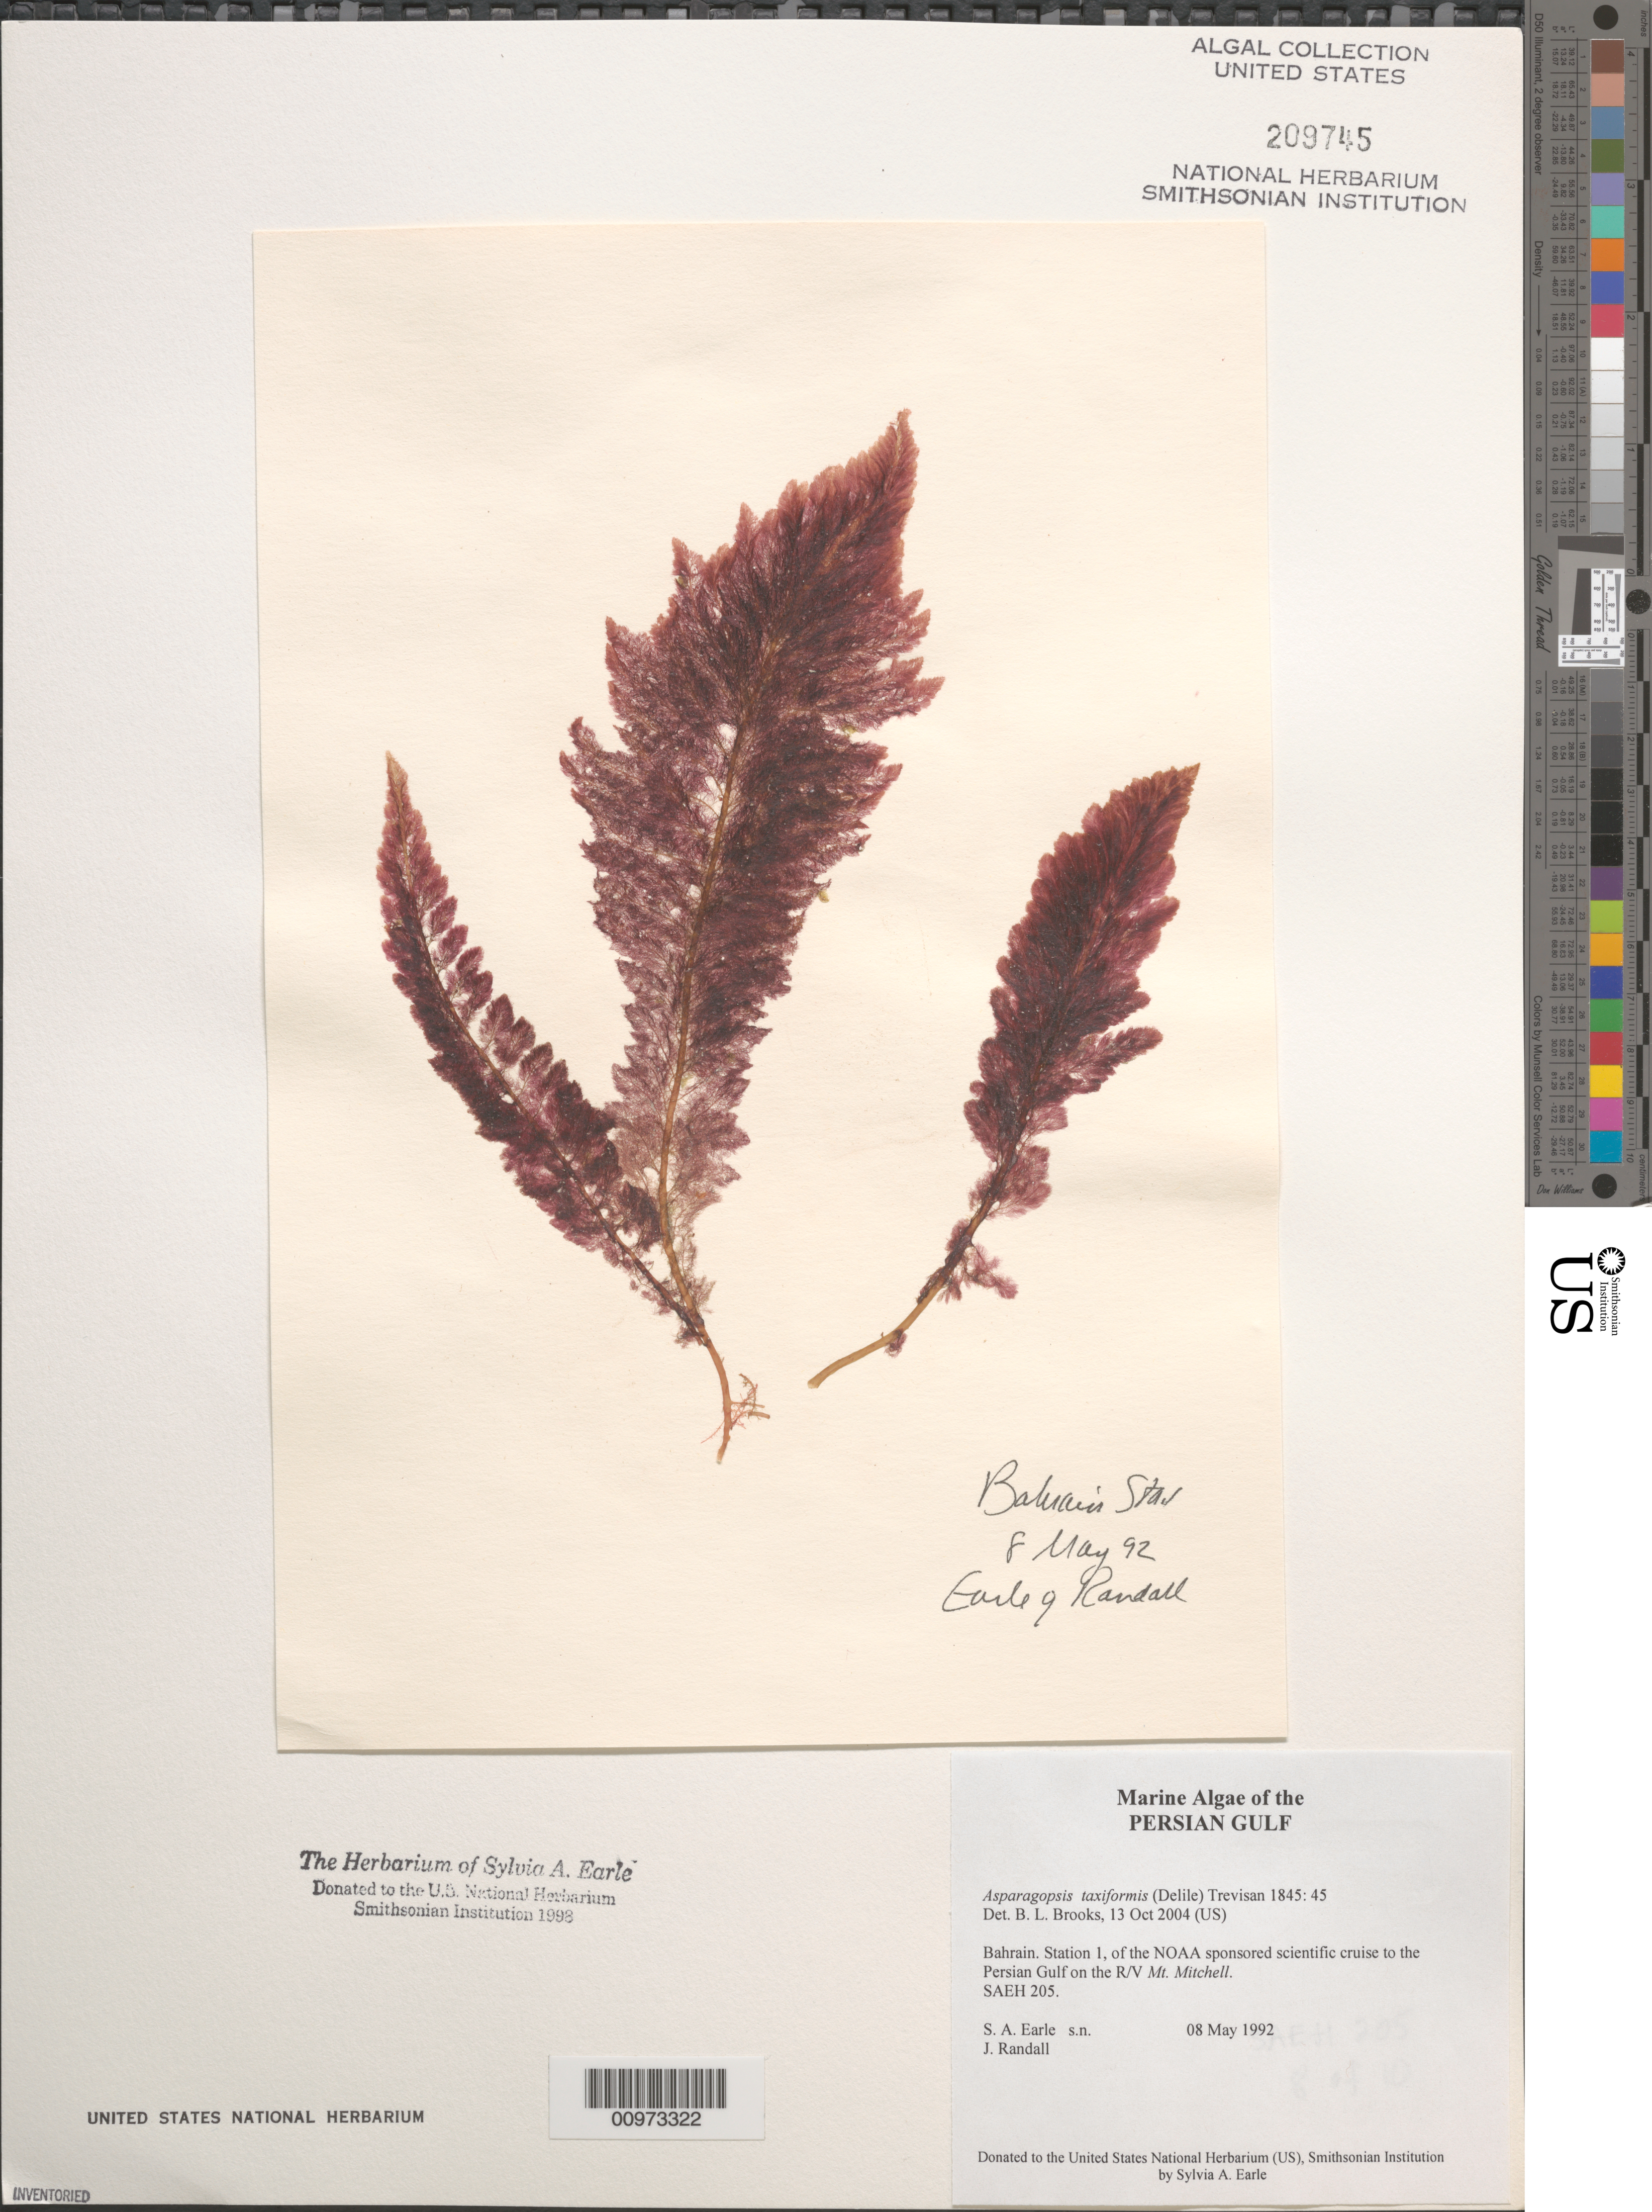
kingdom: Plantae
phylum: Rhodophyta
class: Florideophyceae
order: Bonnemaisoniales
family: Bonnemaisoniaceae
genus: Asparagopsis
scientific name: Asparagopsis taxiformis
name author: (Delile) Trevis.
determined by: Brooks, B. L., (BOT), Smithsonian Institution - National Museum of Natural History (UNITED STATES)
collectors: S. A. Earle & J. Randall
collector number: SAEH 205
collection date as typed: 08 May 1992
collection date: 1992-05-08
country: Bahrain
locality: Persian Gulf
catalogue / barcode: US 209745